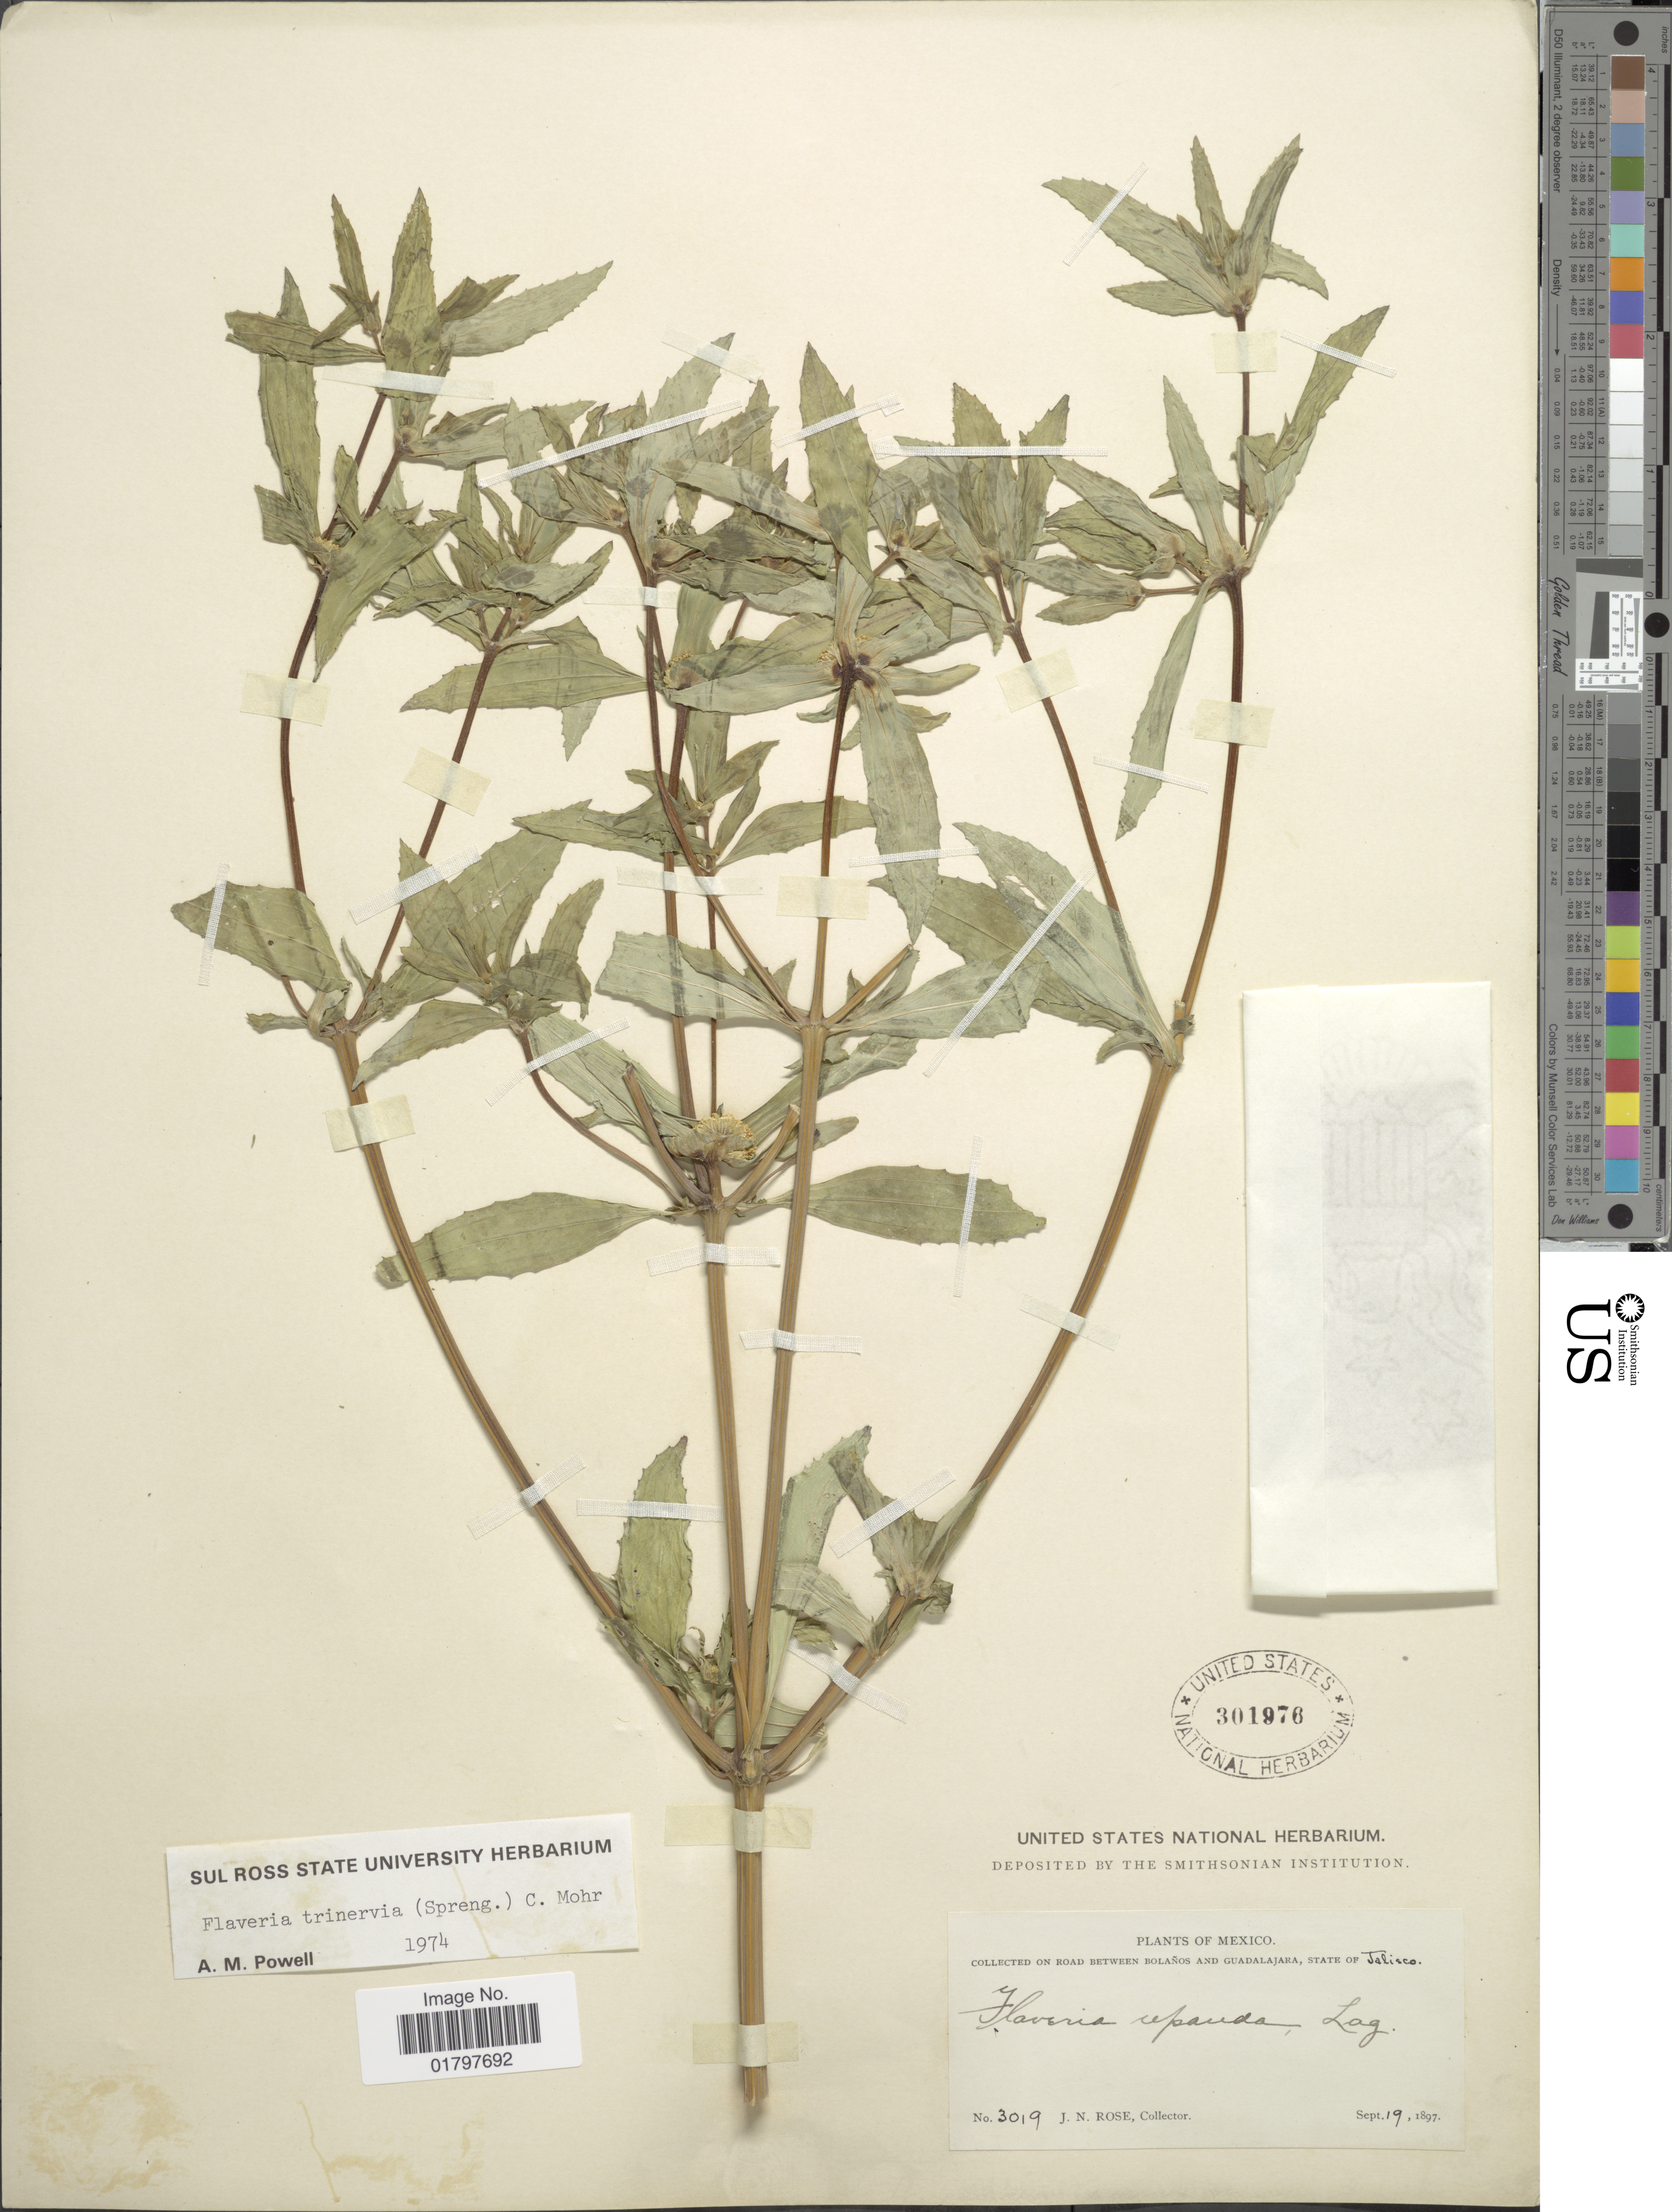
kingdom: Plantae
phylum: Tracheophyta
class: Magnoliopsida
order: Asterales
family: Asteraceae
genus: Flaveria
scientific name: Flaveria trinervia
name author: (Spreng.) C. Mohr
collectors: J. N. Rose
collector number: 3019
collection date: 1897-09-19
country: Mexico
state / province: Jalisco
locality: On Road between Bolaños and Guadalajara, State of Jalisco.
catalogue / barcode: US 301976